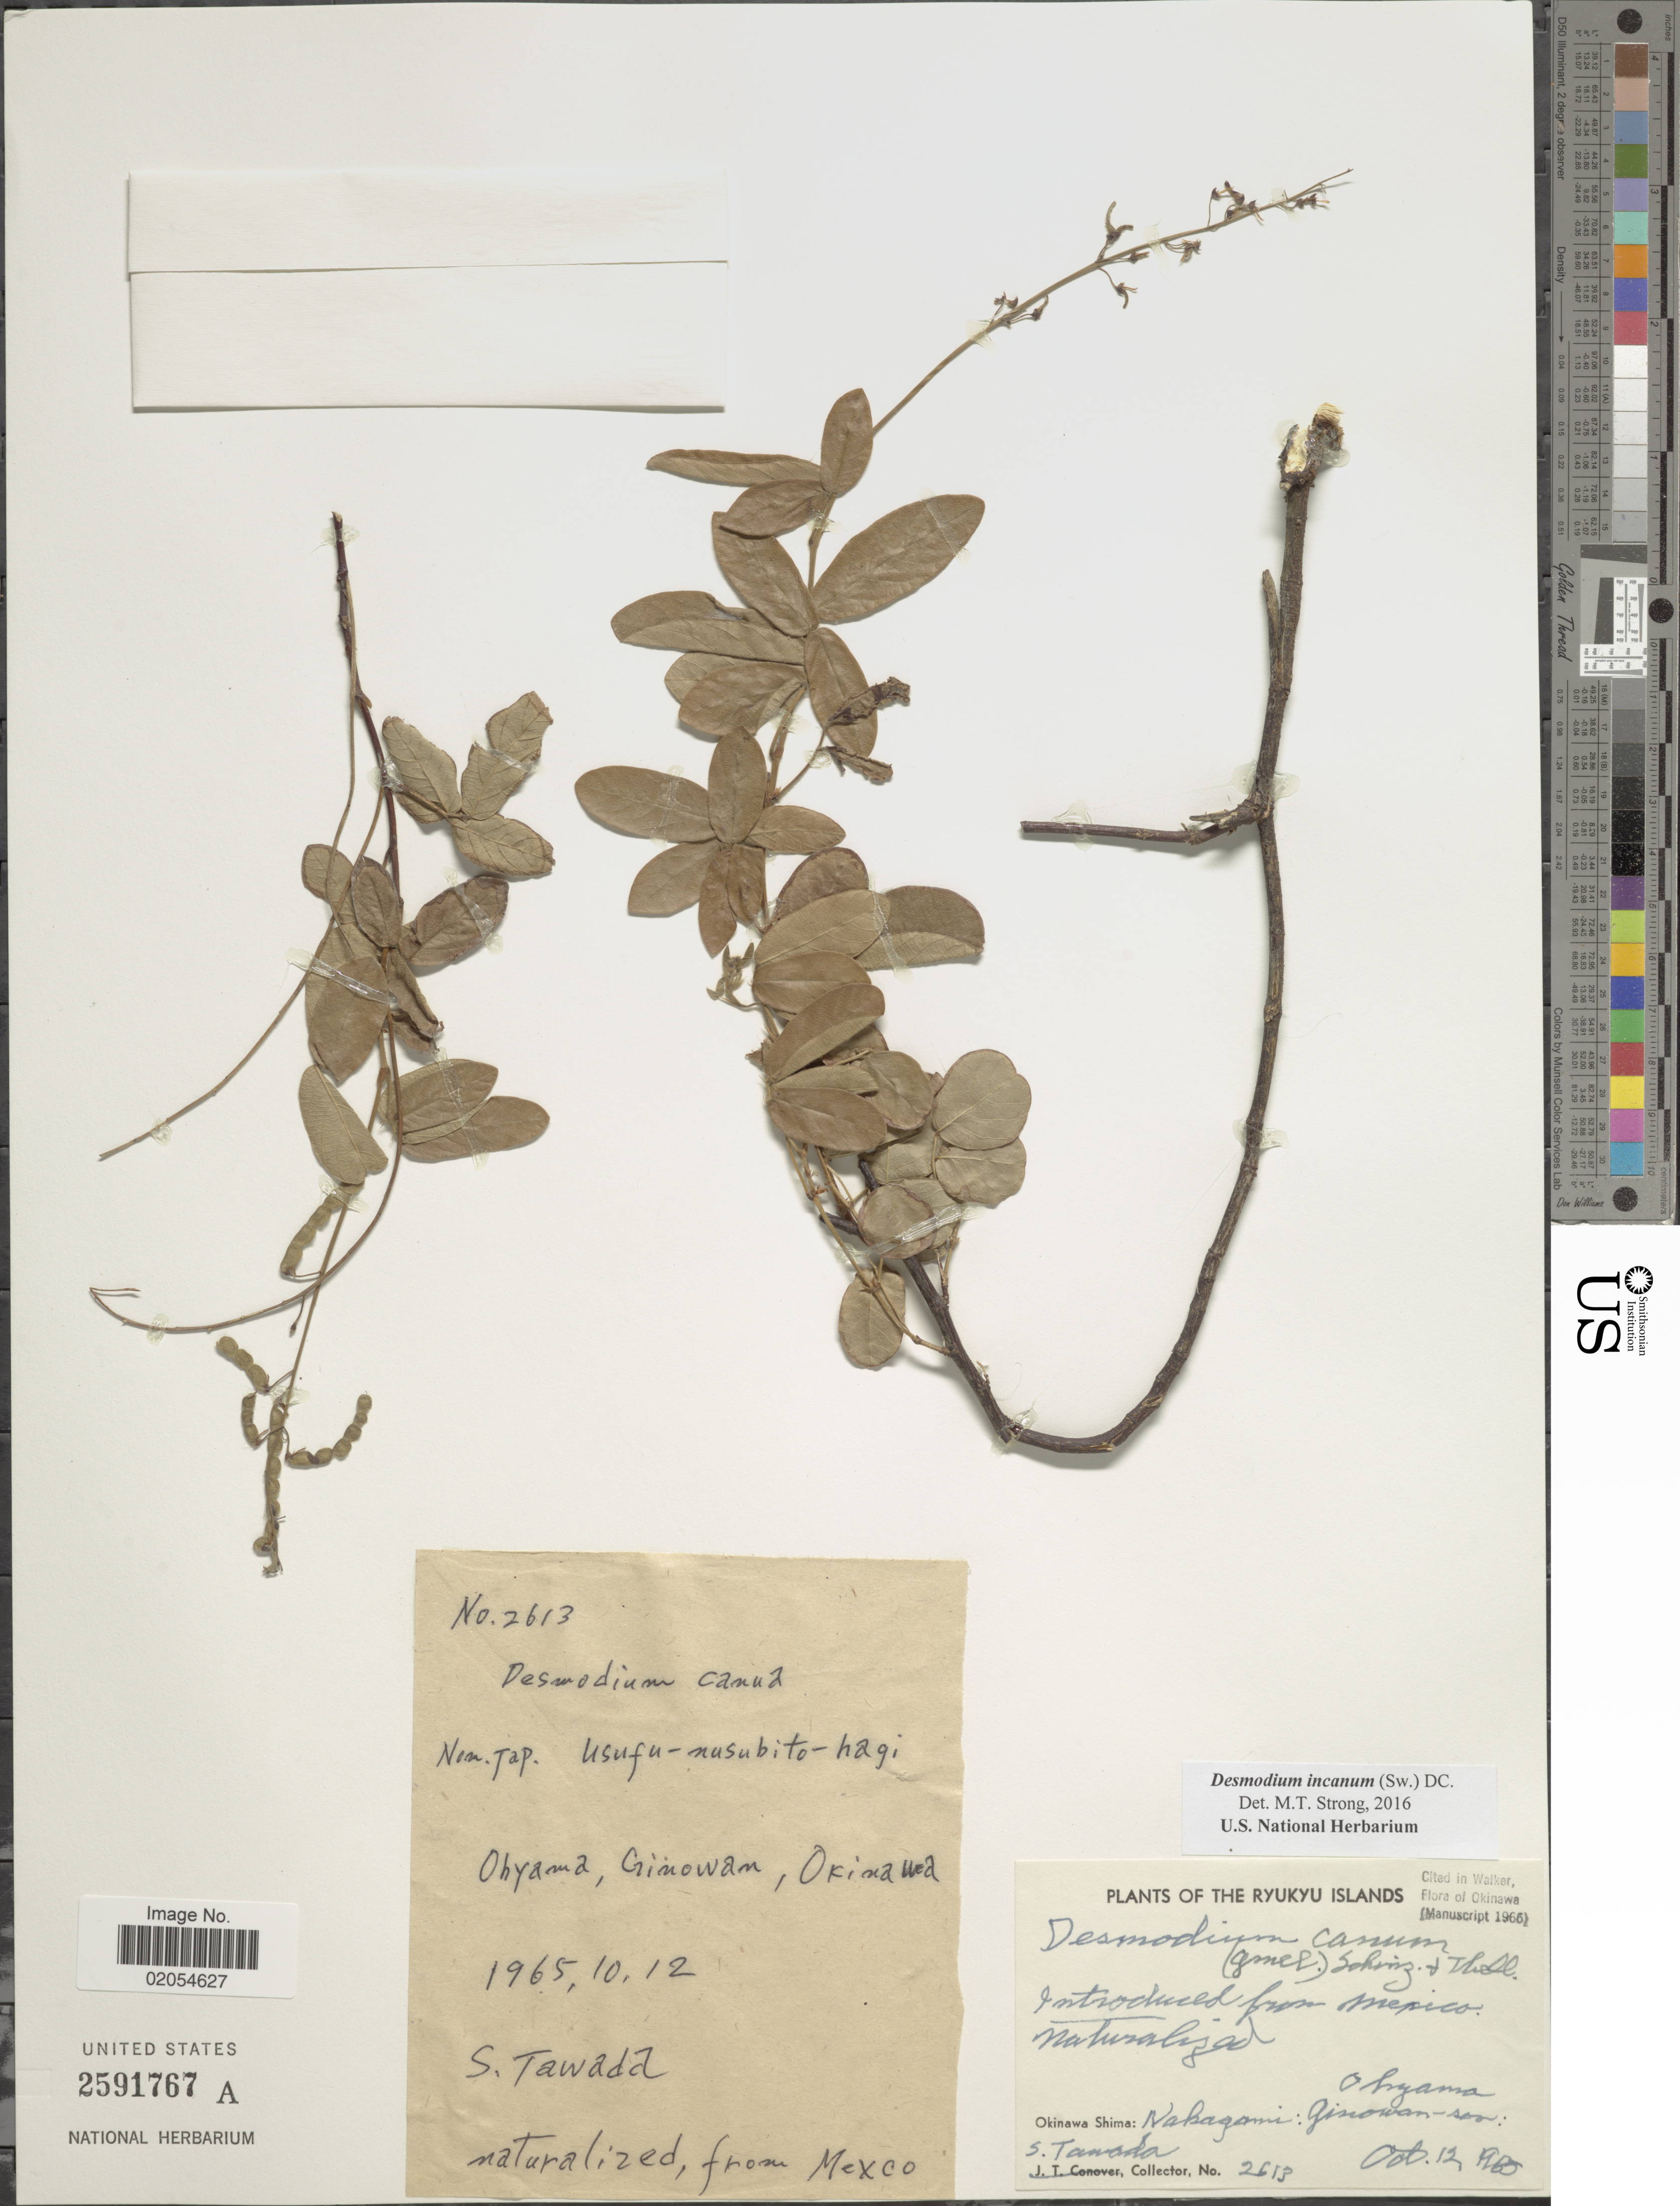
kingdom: Plantae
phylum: Tracheophyta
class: Magnoliopsida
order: Fabales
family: Fabaceae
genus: Desmodium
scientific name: Desmodium incanum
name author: (Sw.) DC.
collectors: S. Tawada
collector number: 2613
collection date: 1965-10-12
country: Japan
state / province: Okinawa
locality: Ryukyu Islands. Ohyama, Ginowan-san. Nakagami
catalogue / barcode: US 2591767A